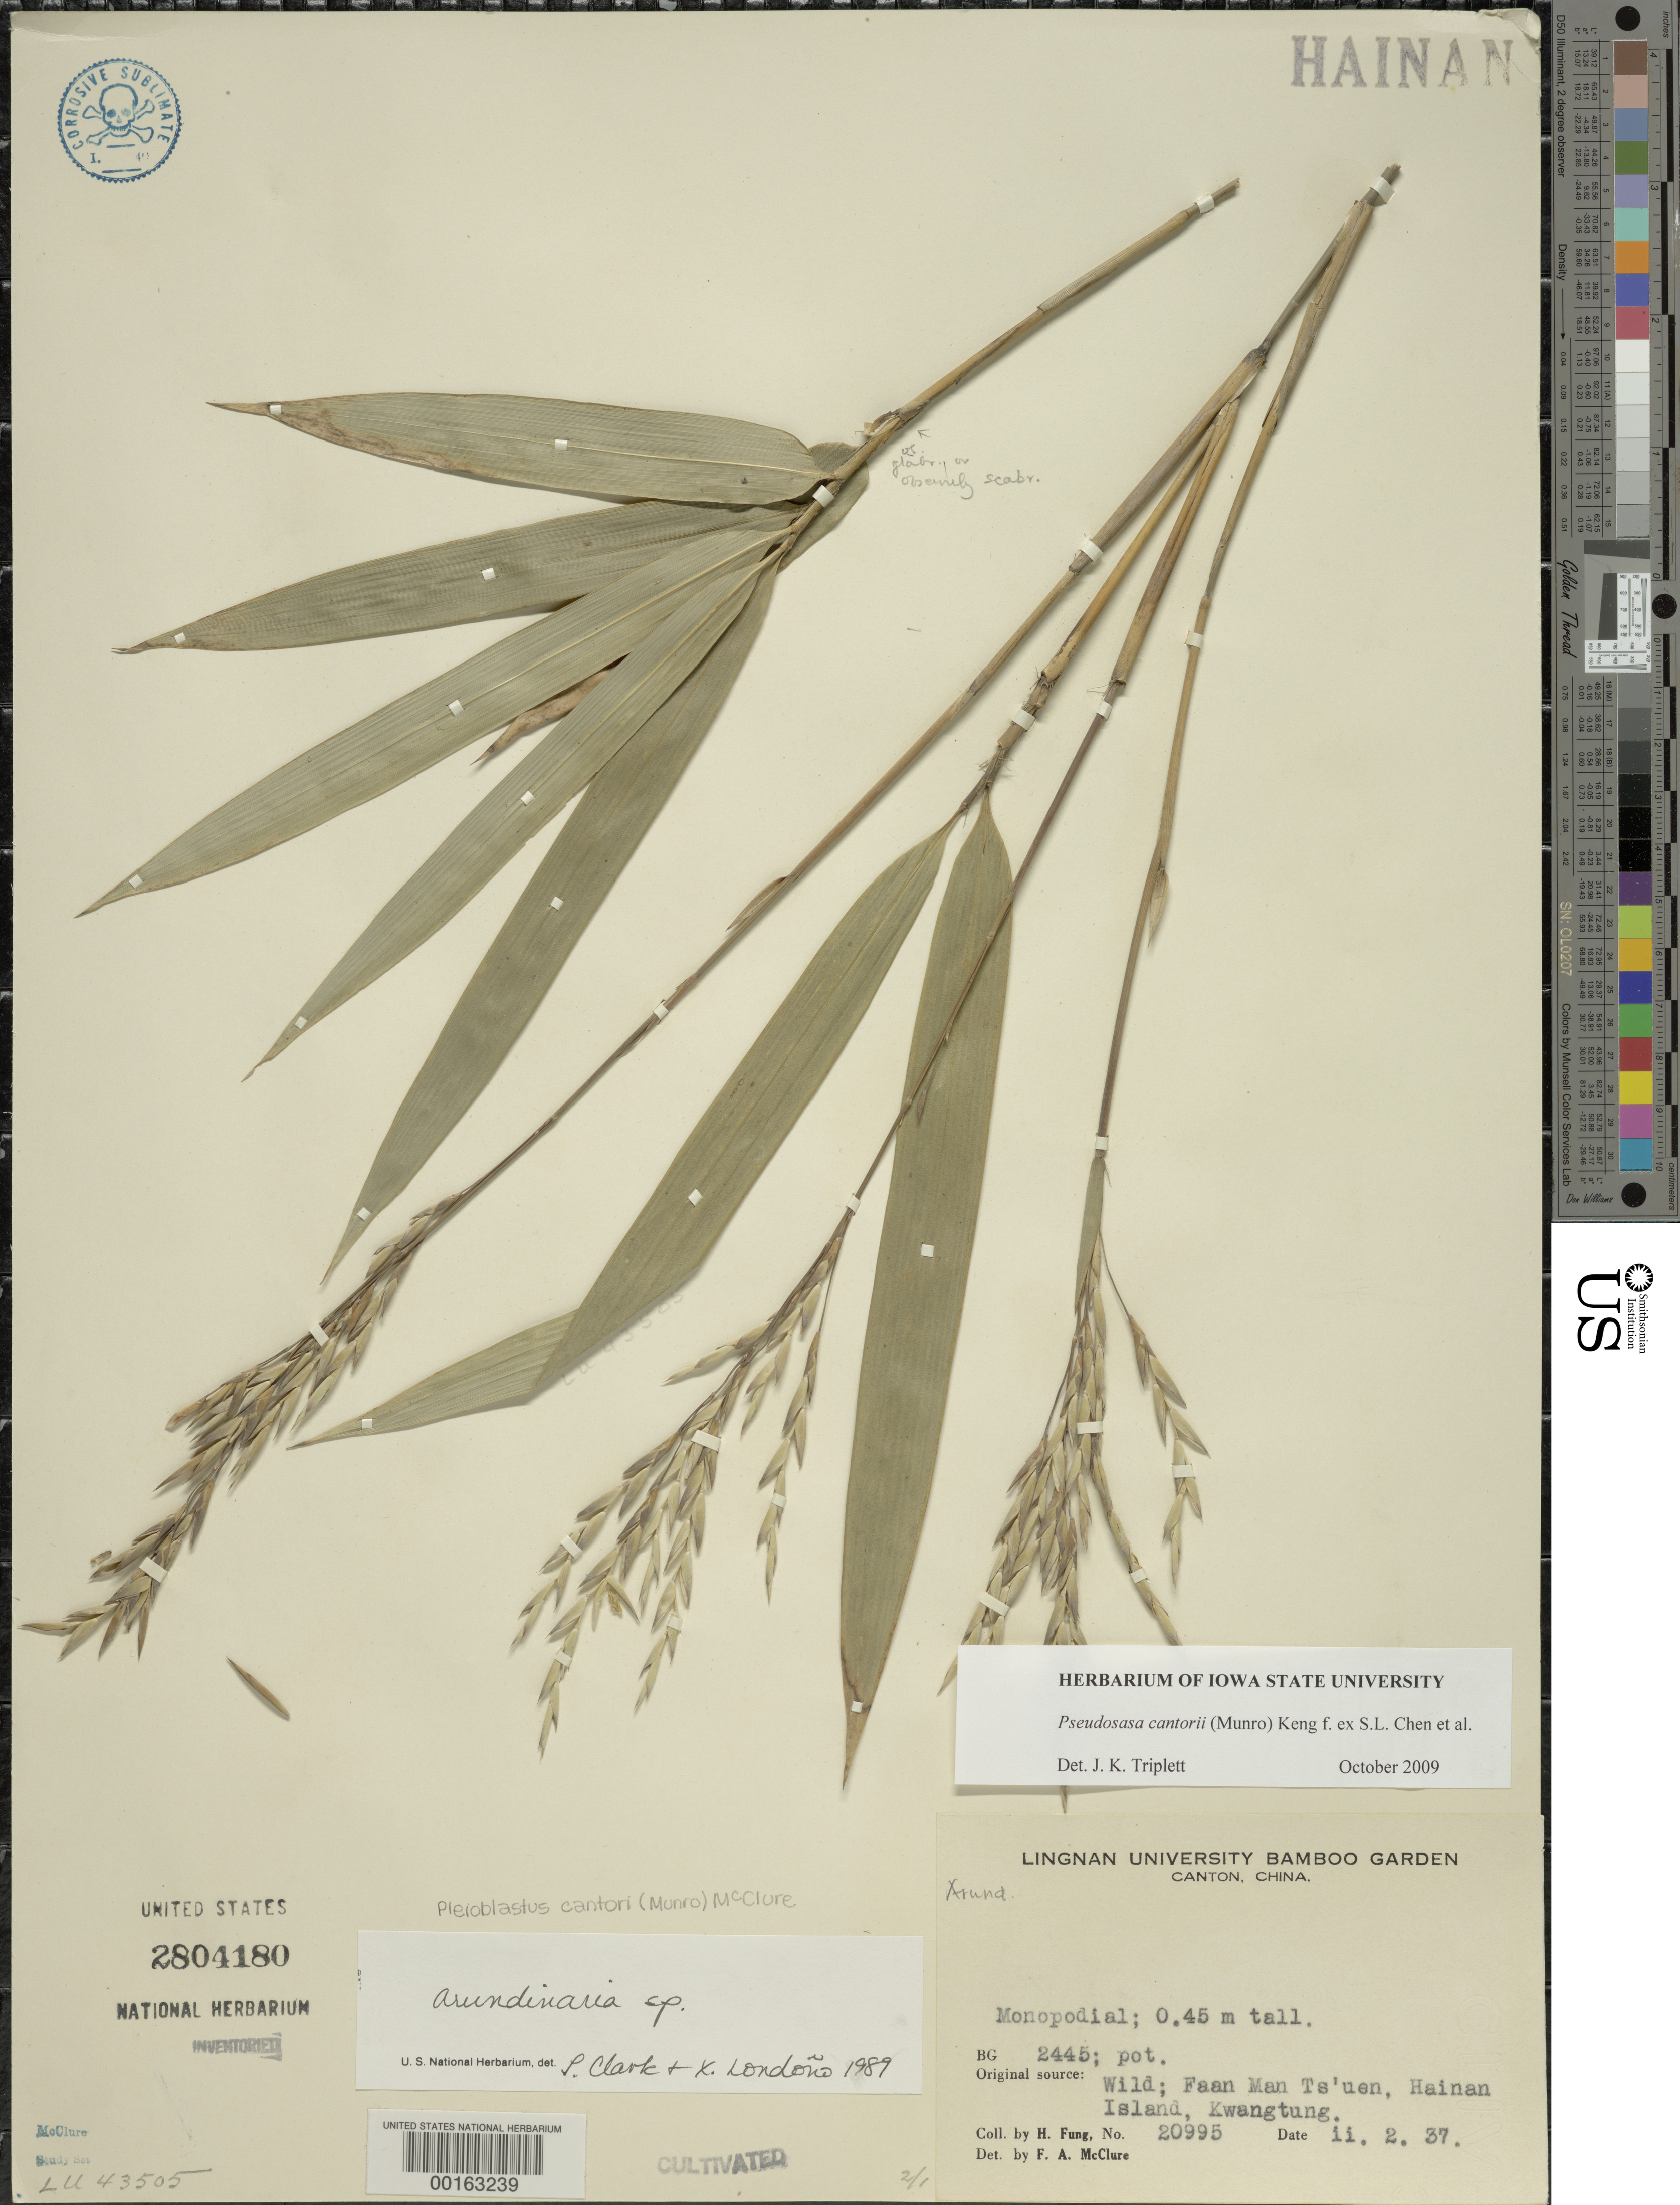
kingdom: Plantae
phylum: Tracheophyta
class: Liliopsida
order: Poales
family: Poaceae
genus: Pseudosasa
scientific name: Pseudosasa cantorii (Munro) Keng f. ex S.L. Chen et al.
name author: (Munro) Keng f. ex S.L. Chen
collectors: H. L. Fung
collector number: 20995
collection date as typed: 02 Feb 1937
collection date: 1937-02-02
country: China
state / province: Guangdong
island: Honam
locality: Lingnan univ. bg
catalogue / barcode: US 2804180